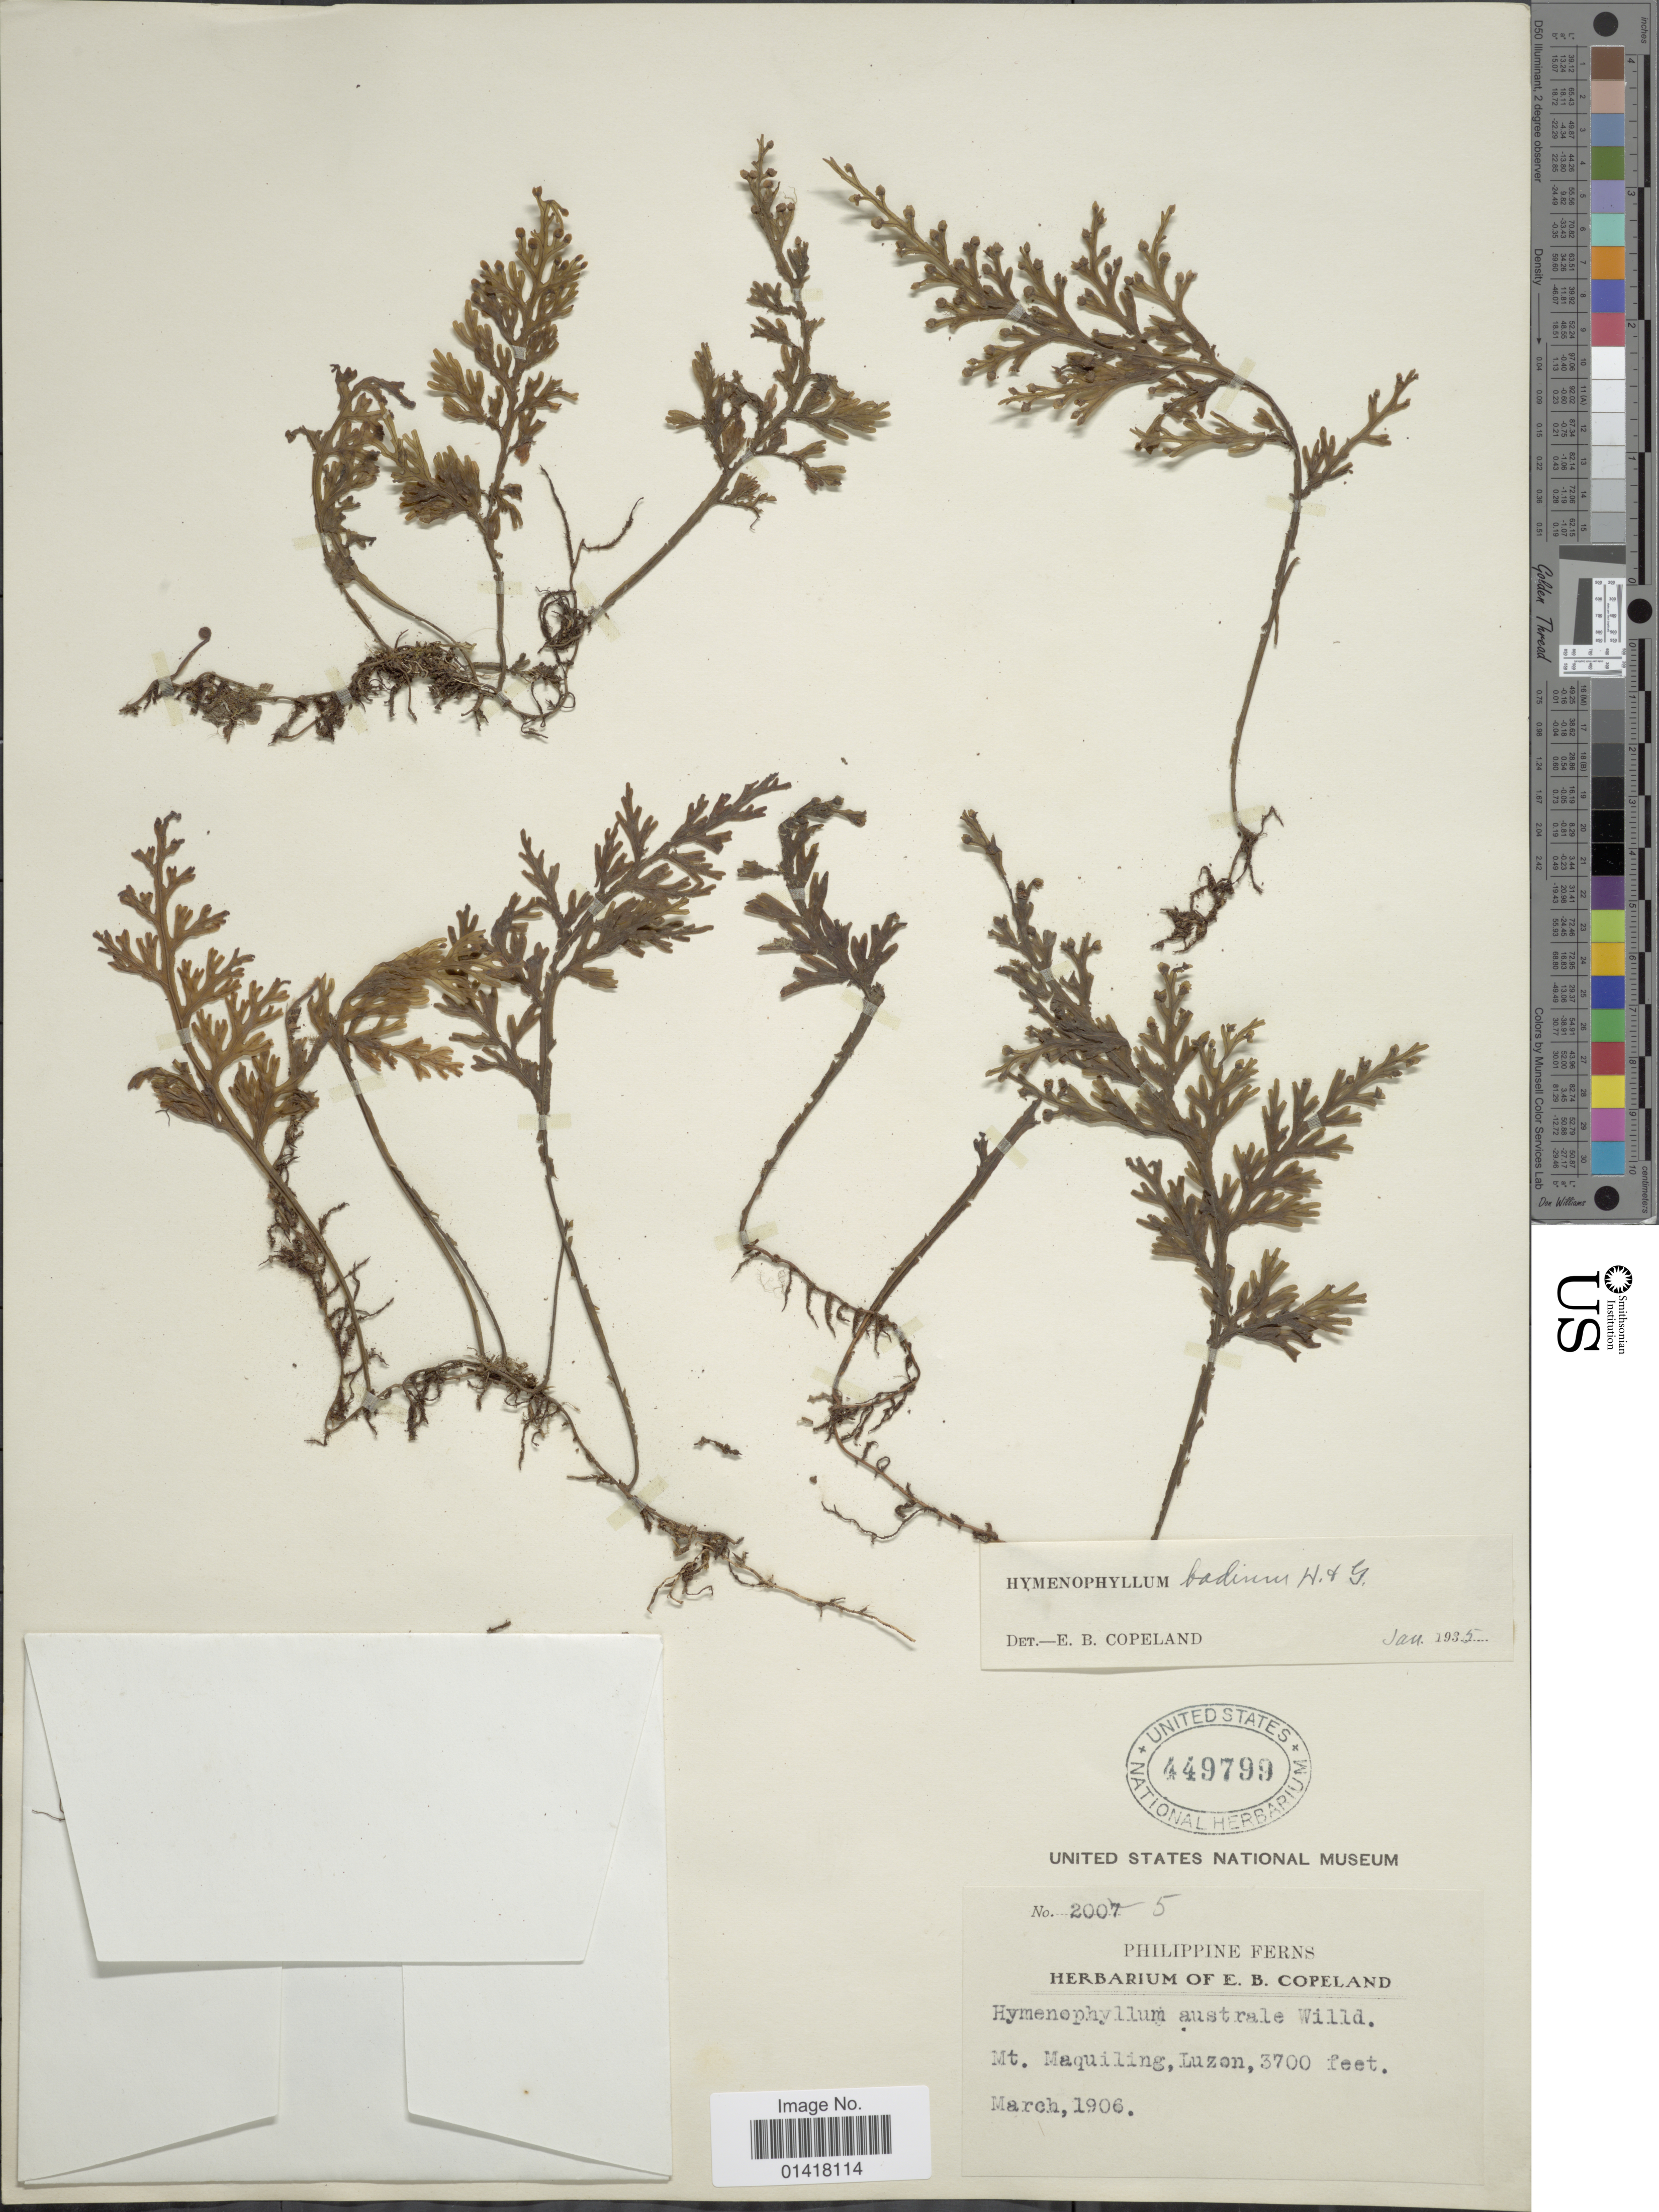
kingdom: Plantae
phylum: Tracheophyta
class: Polypodiopsida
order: Hymenophyllales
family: Hymenophyllaceae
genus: Hymenophyllum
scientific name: Hymenophyllum badium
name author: Hook. & Grev.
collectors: ex herb. E. B. Copeland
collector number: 20075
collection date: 1906-03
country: Philippines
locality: Mt. Maquiling. Luzon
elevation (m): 1128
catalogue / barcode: US 449799